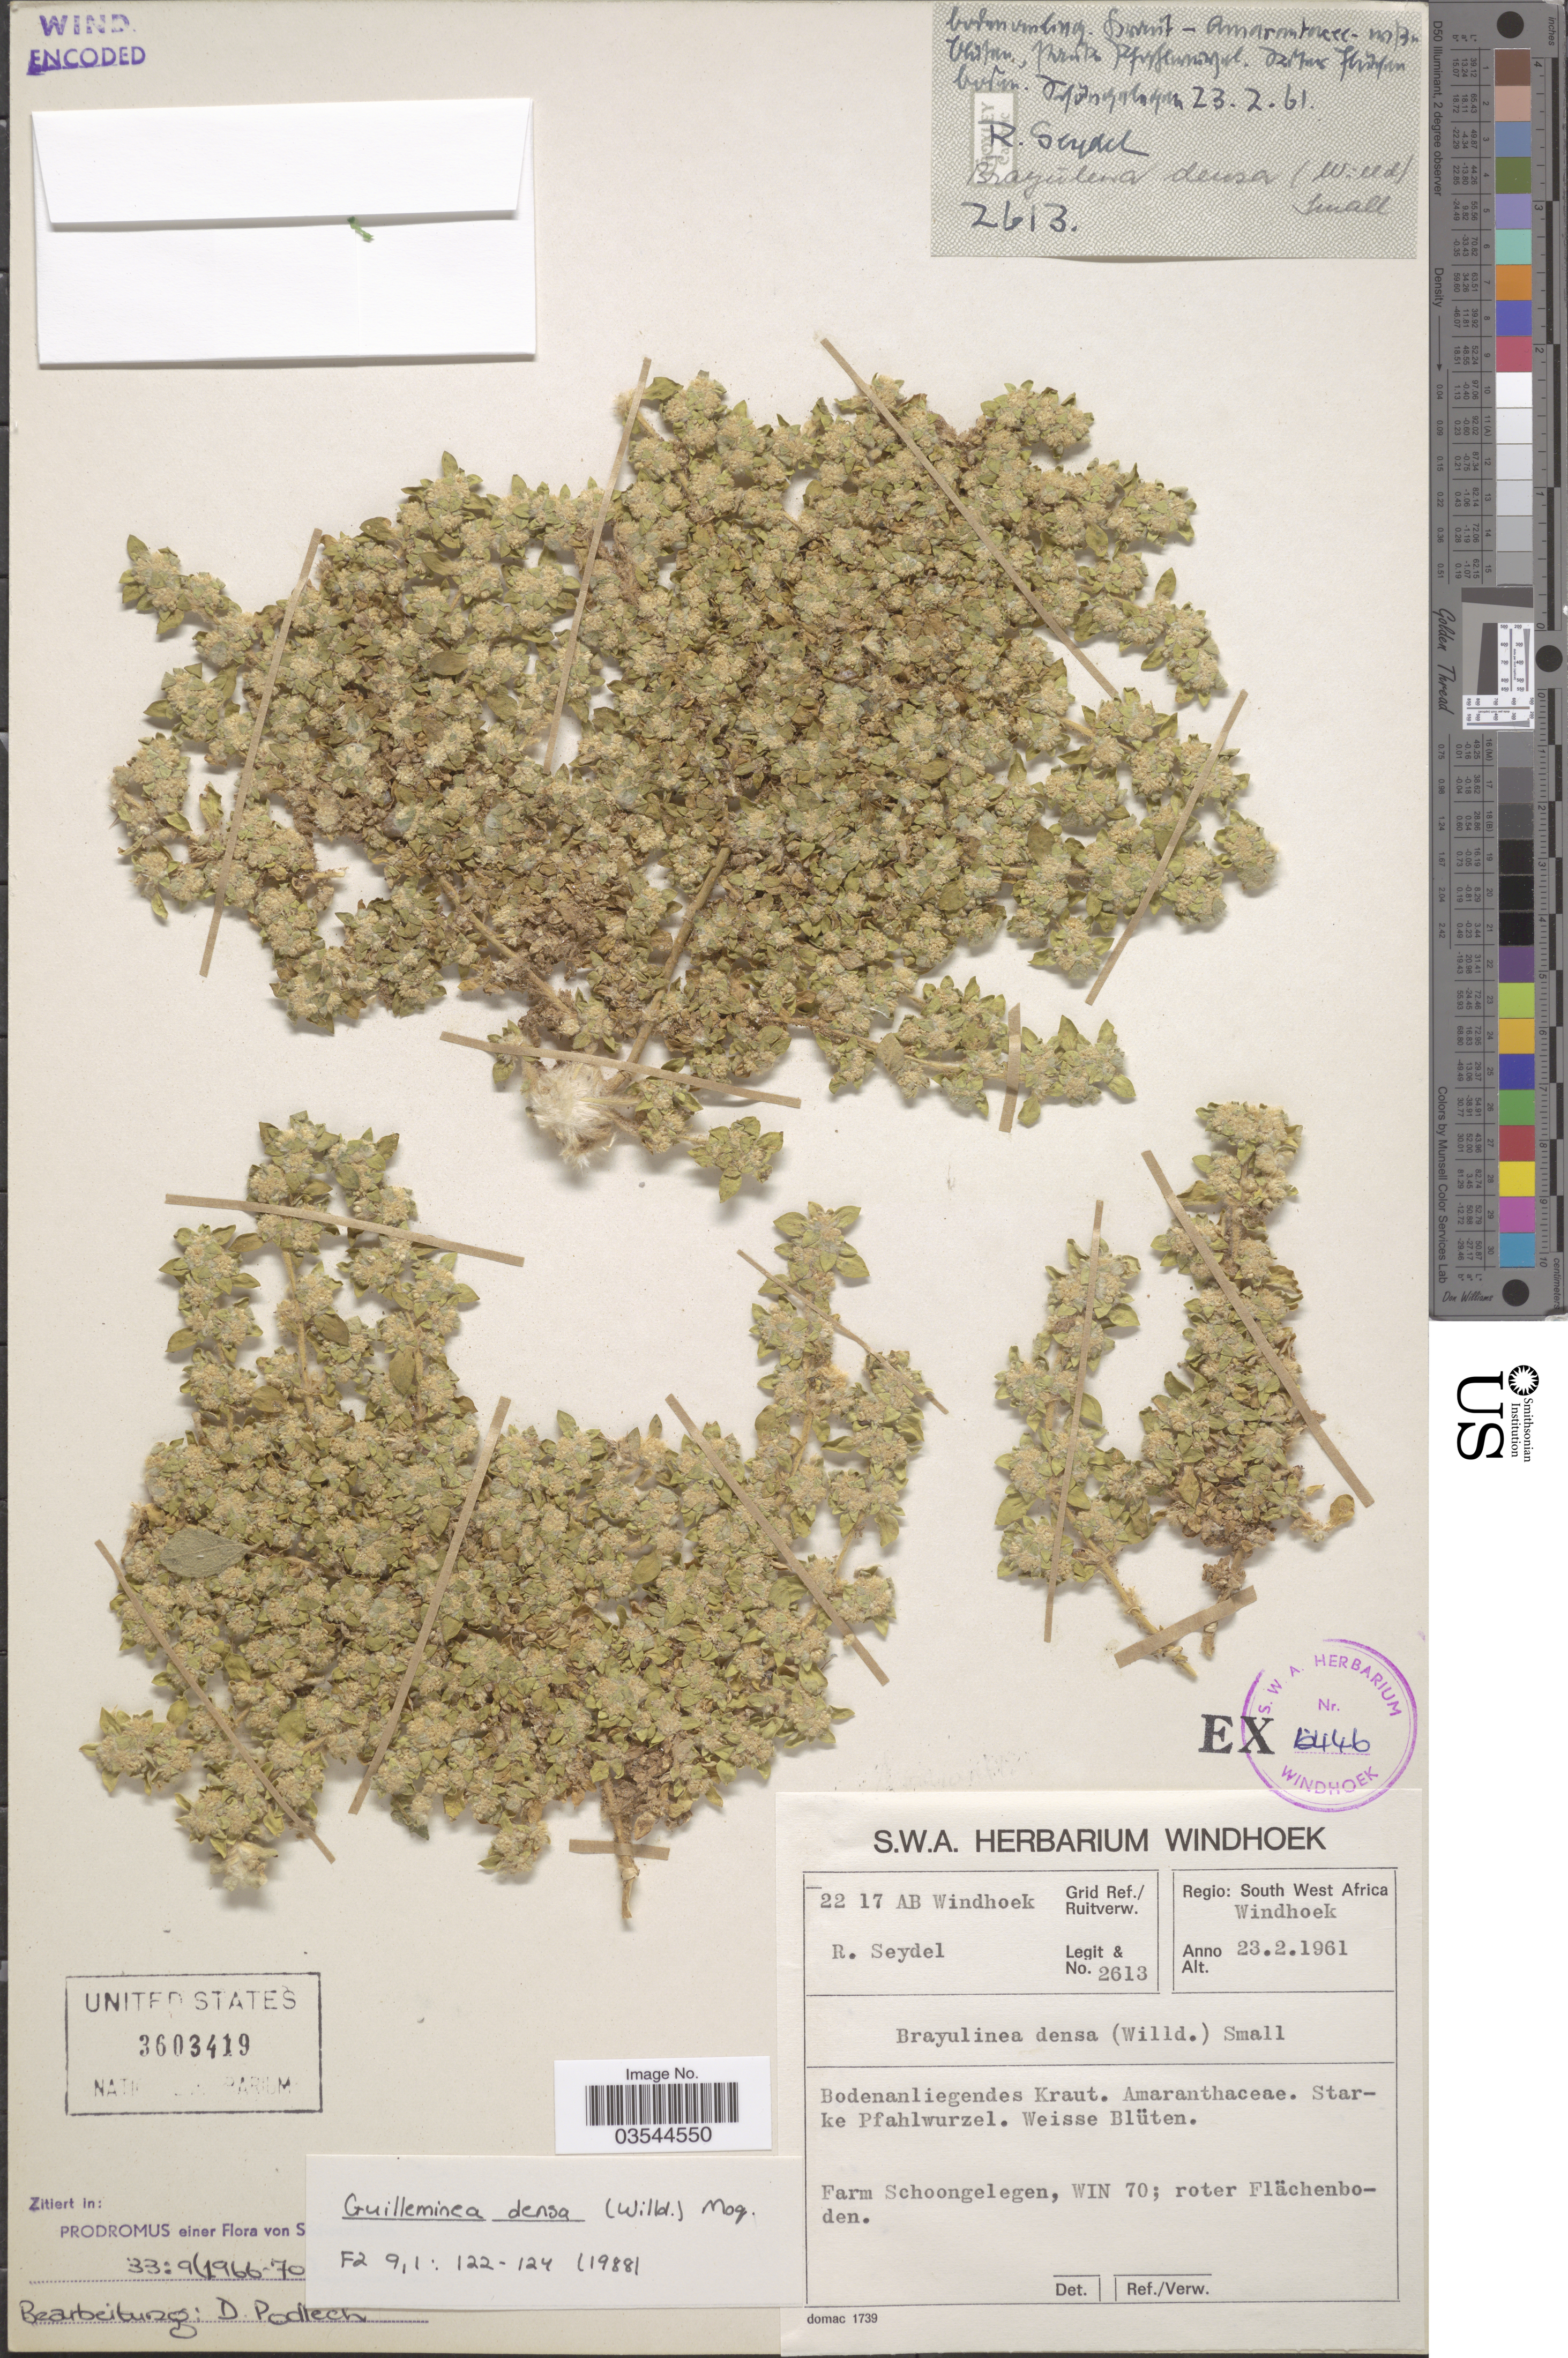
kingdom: Plantae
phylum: Tracheophyta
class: Magnoliopsida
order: Caryophyllales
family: Amaranthaceae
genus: Guilleminea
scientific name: Guilleminea densa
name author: (Humb. & Bonpl. ex Schult.) Moq.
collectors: R. Seydel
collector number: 2613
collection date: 1961-02-23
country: Namibia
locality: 2217 AB Windhoek Grid Ref./ Ruitverw. Regio: South West Africa. Windhoek. Farm Schoongelegen, WIN 70.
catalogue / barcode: US 3603419